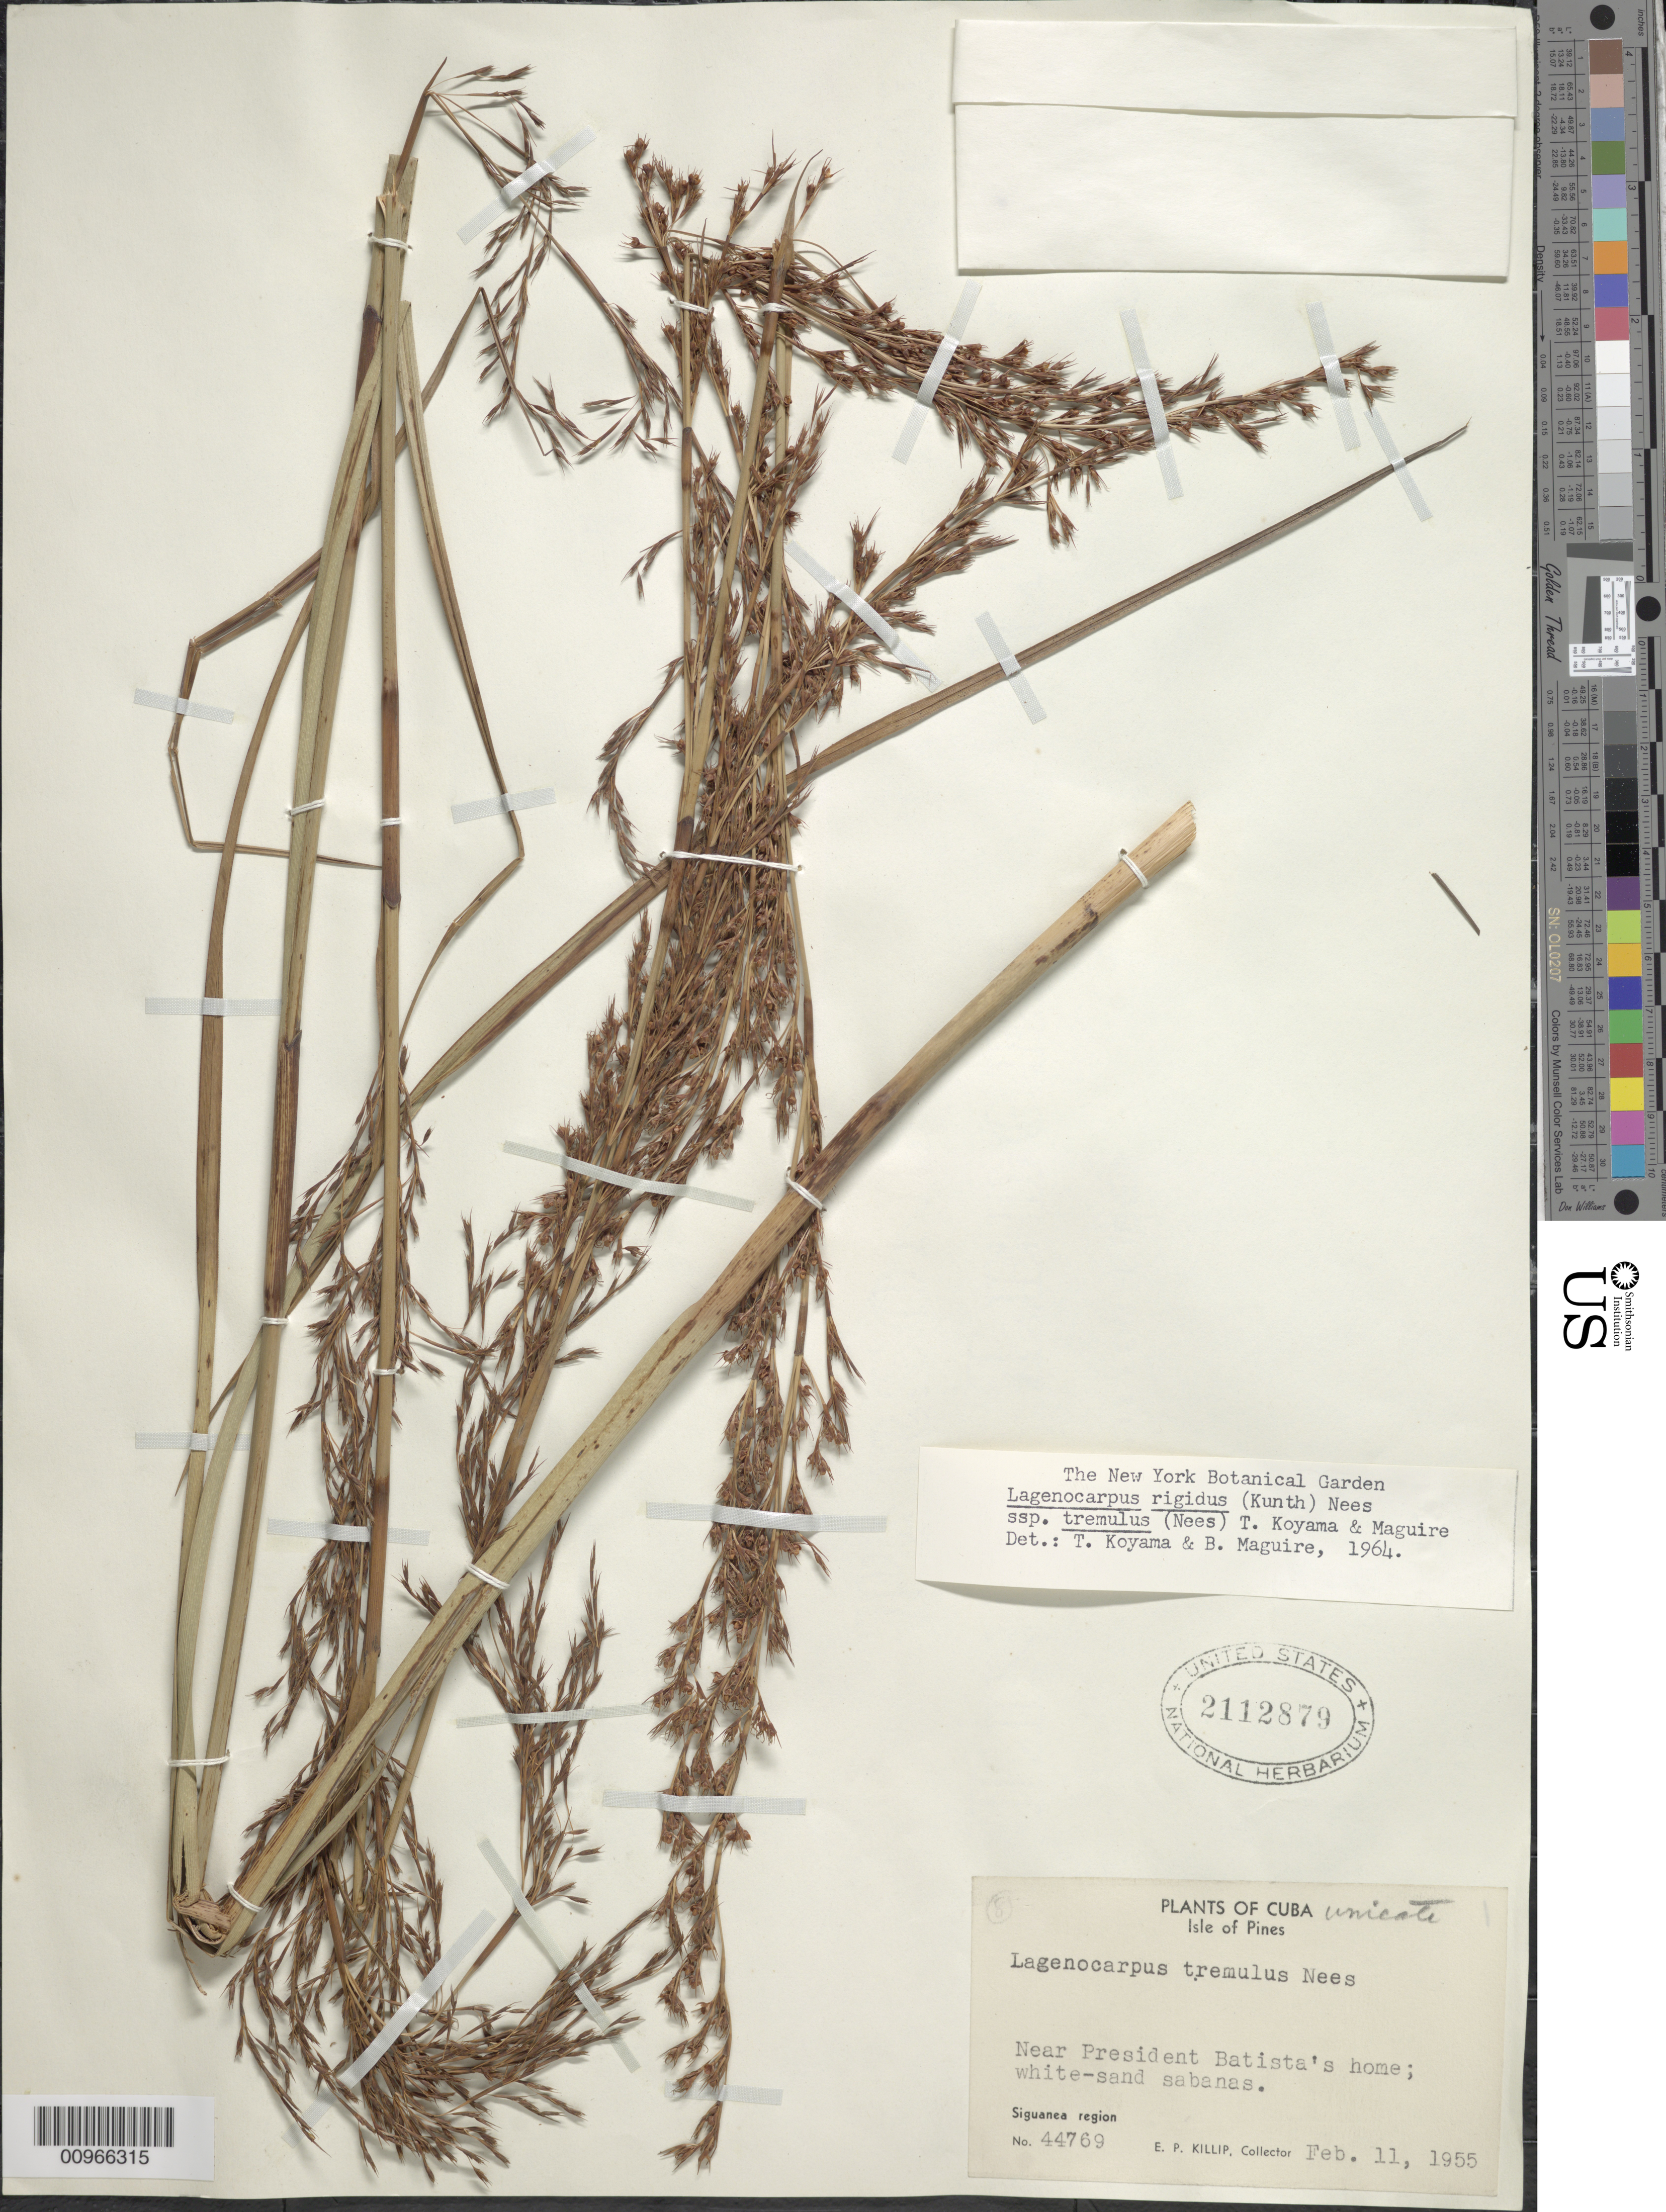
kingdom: Plantae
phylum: Tracheophyta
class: Liliopsida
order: Poales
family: Cyperaceae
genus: Lagenocarpus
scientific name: Lagenocarpus rigidus subsp. tremulus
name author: (Nees) T. Koyama & Maguire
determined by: Koyama, T.; Maguire, B.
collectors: E. P. Killip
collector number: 44769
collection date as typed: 11 Feb 1955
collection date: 1955-02-11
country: Cuba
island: Isla de la Juventud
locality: Siguanea region, near President Batista's home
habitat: White-sand saanas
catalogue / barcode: US 2112879